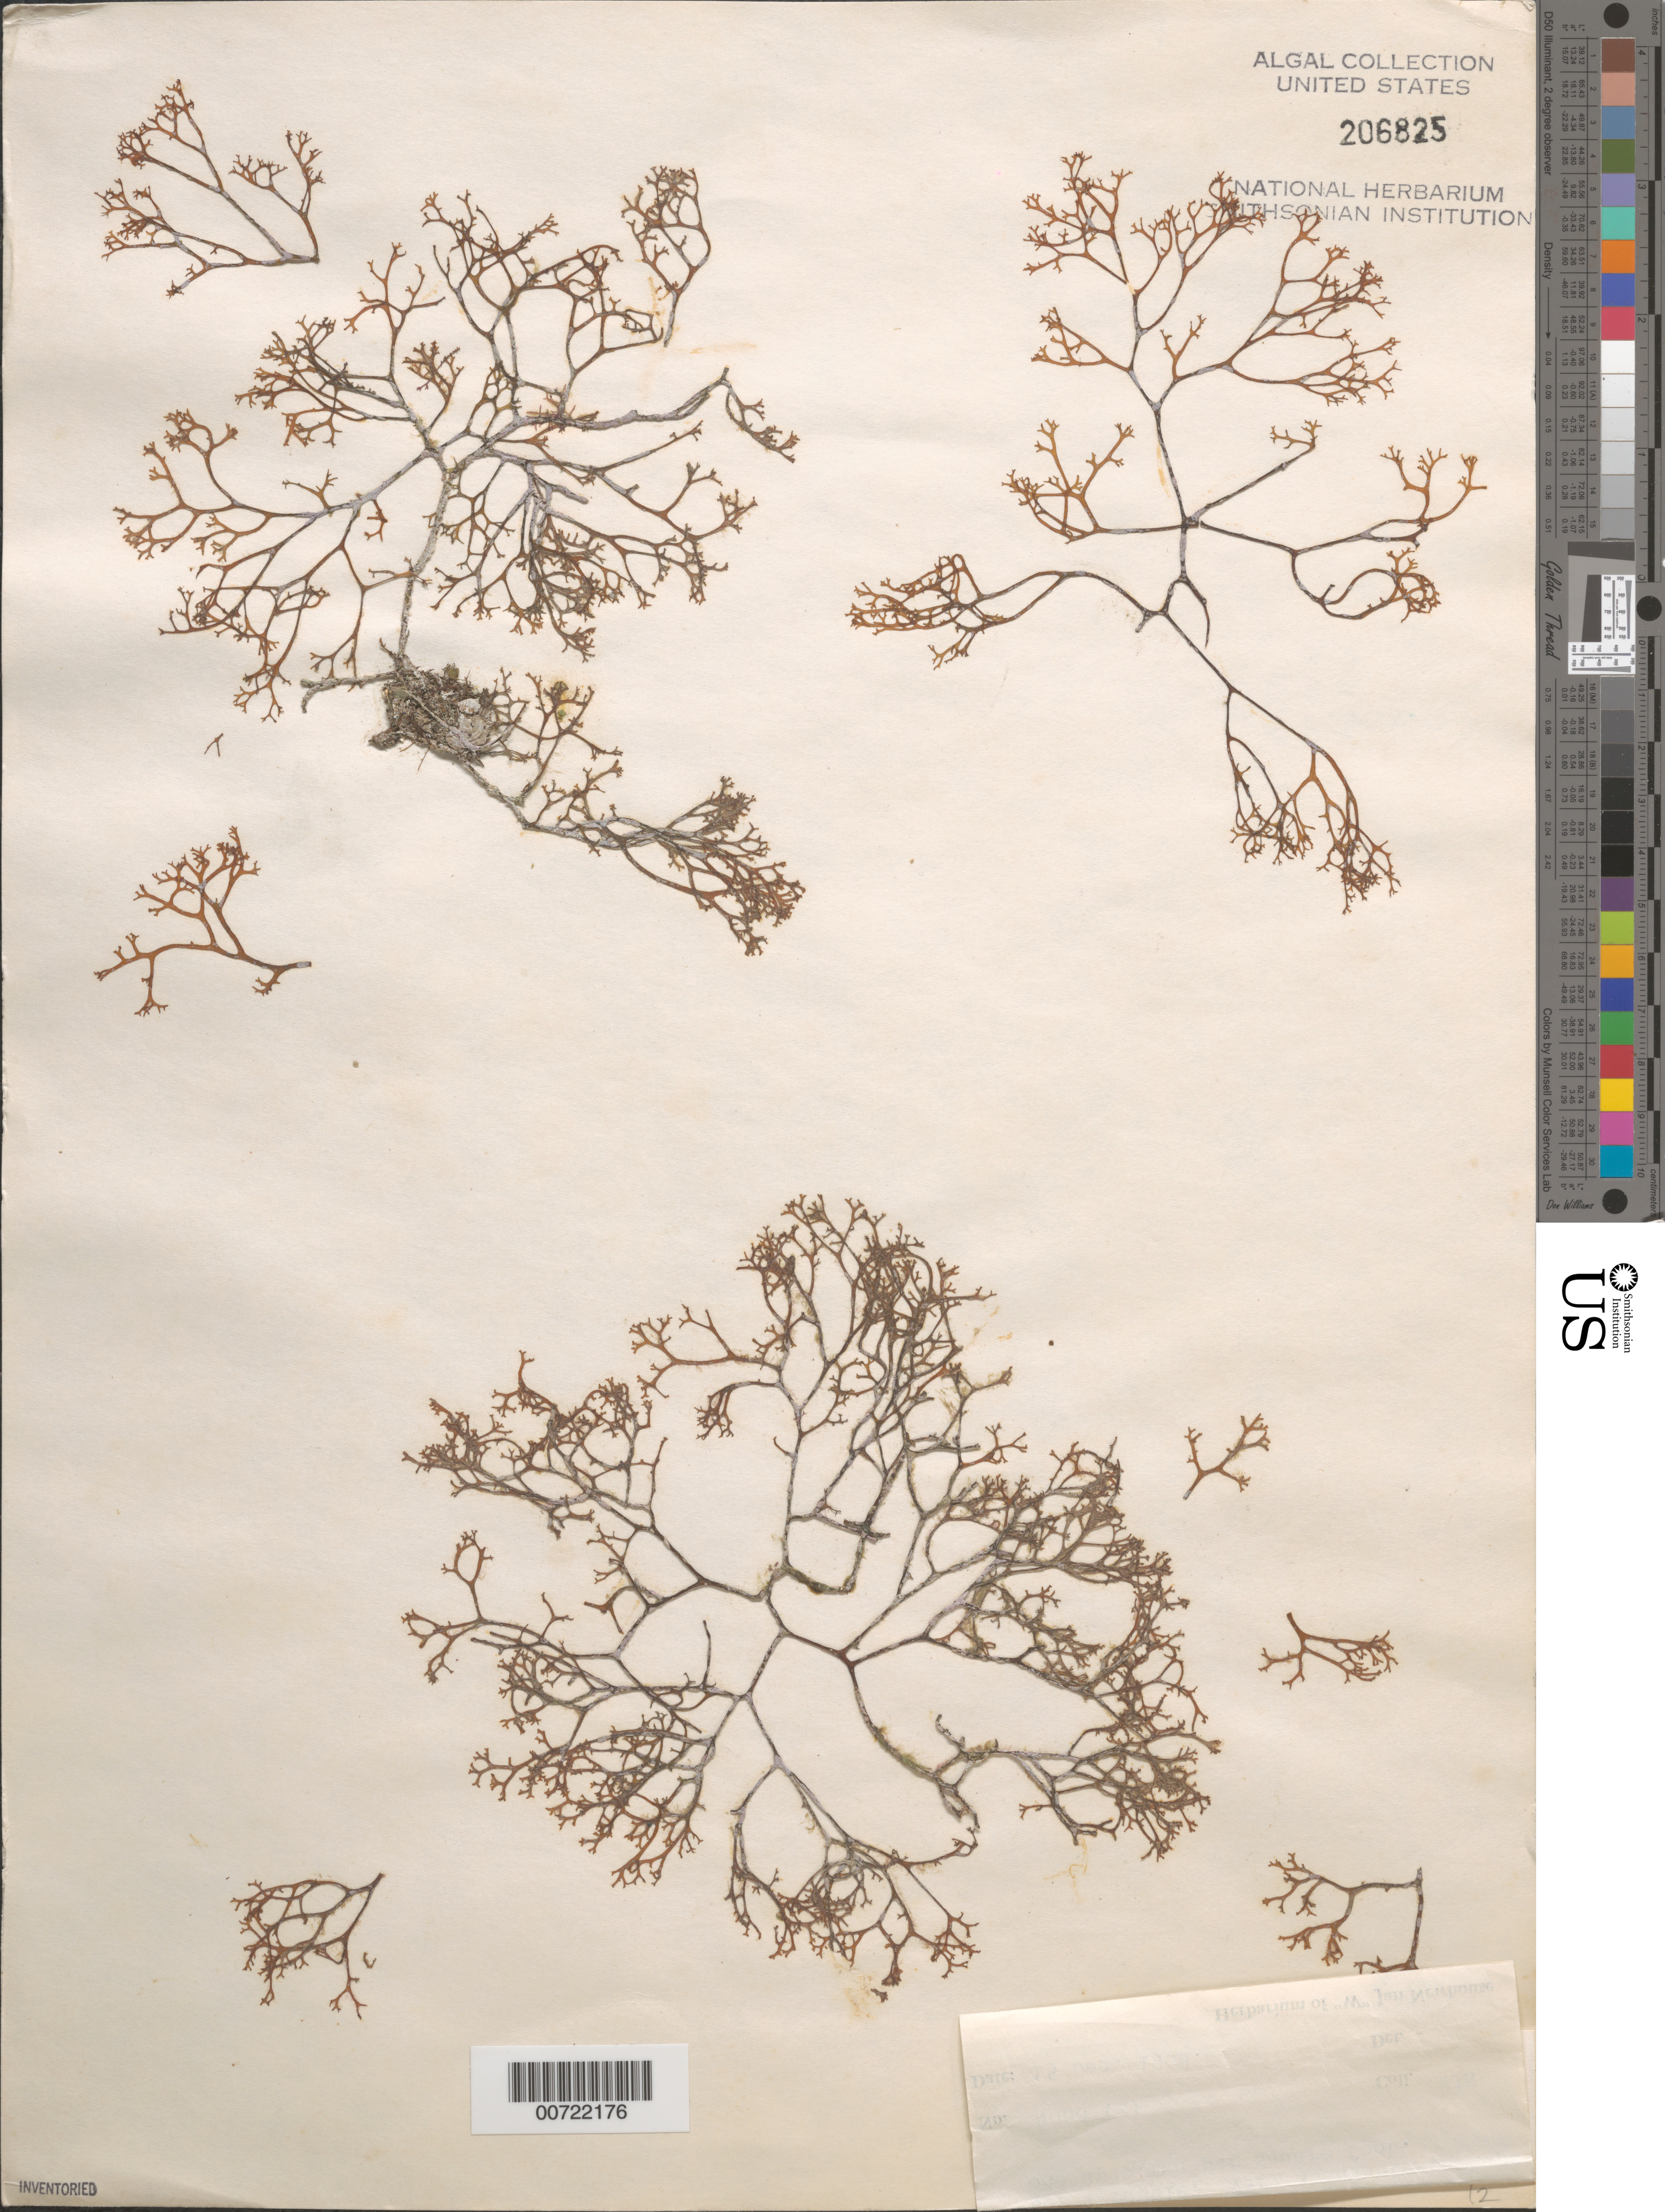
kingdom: Chromista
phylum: Ochrophyta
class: Phaeophyceae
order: Scytosiphonales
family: Scytosiphonaceae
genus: Pseudochnoospora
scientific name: Pseudochnoospora implexa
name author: (J. Agardh) Santiañez et al.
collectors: W. J. Newhouse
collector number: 4000 (2)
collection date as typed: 15 Dec 1968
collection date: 1968-12-15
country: French Polynesia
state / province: Îles du Vent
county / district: Papara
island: Tahiti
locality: Hawaii Marine Biology Laboratory, Atimaono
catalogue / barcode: US 206825